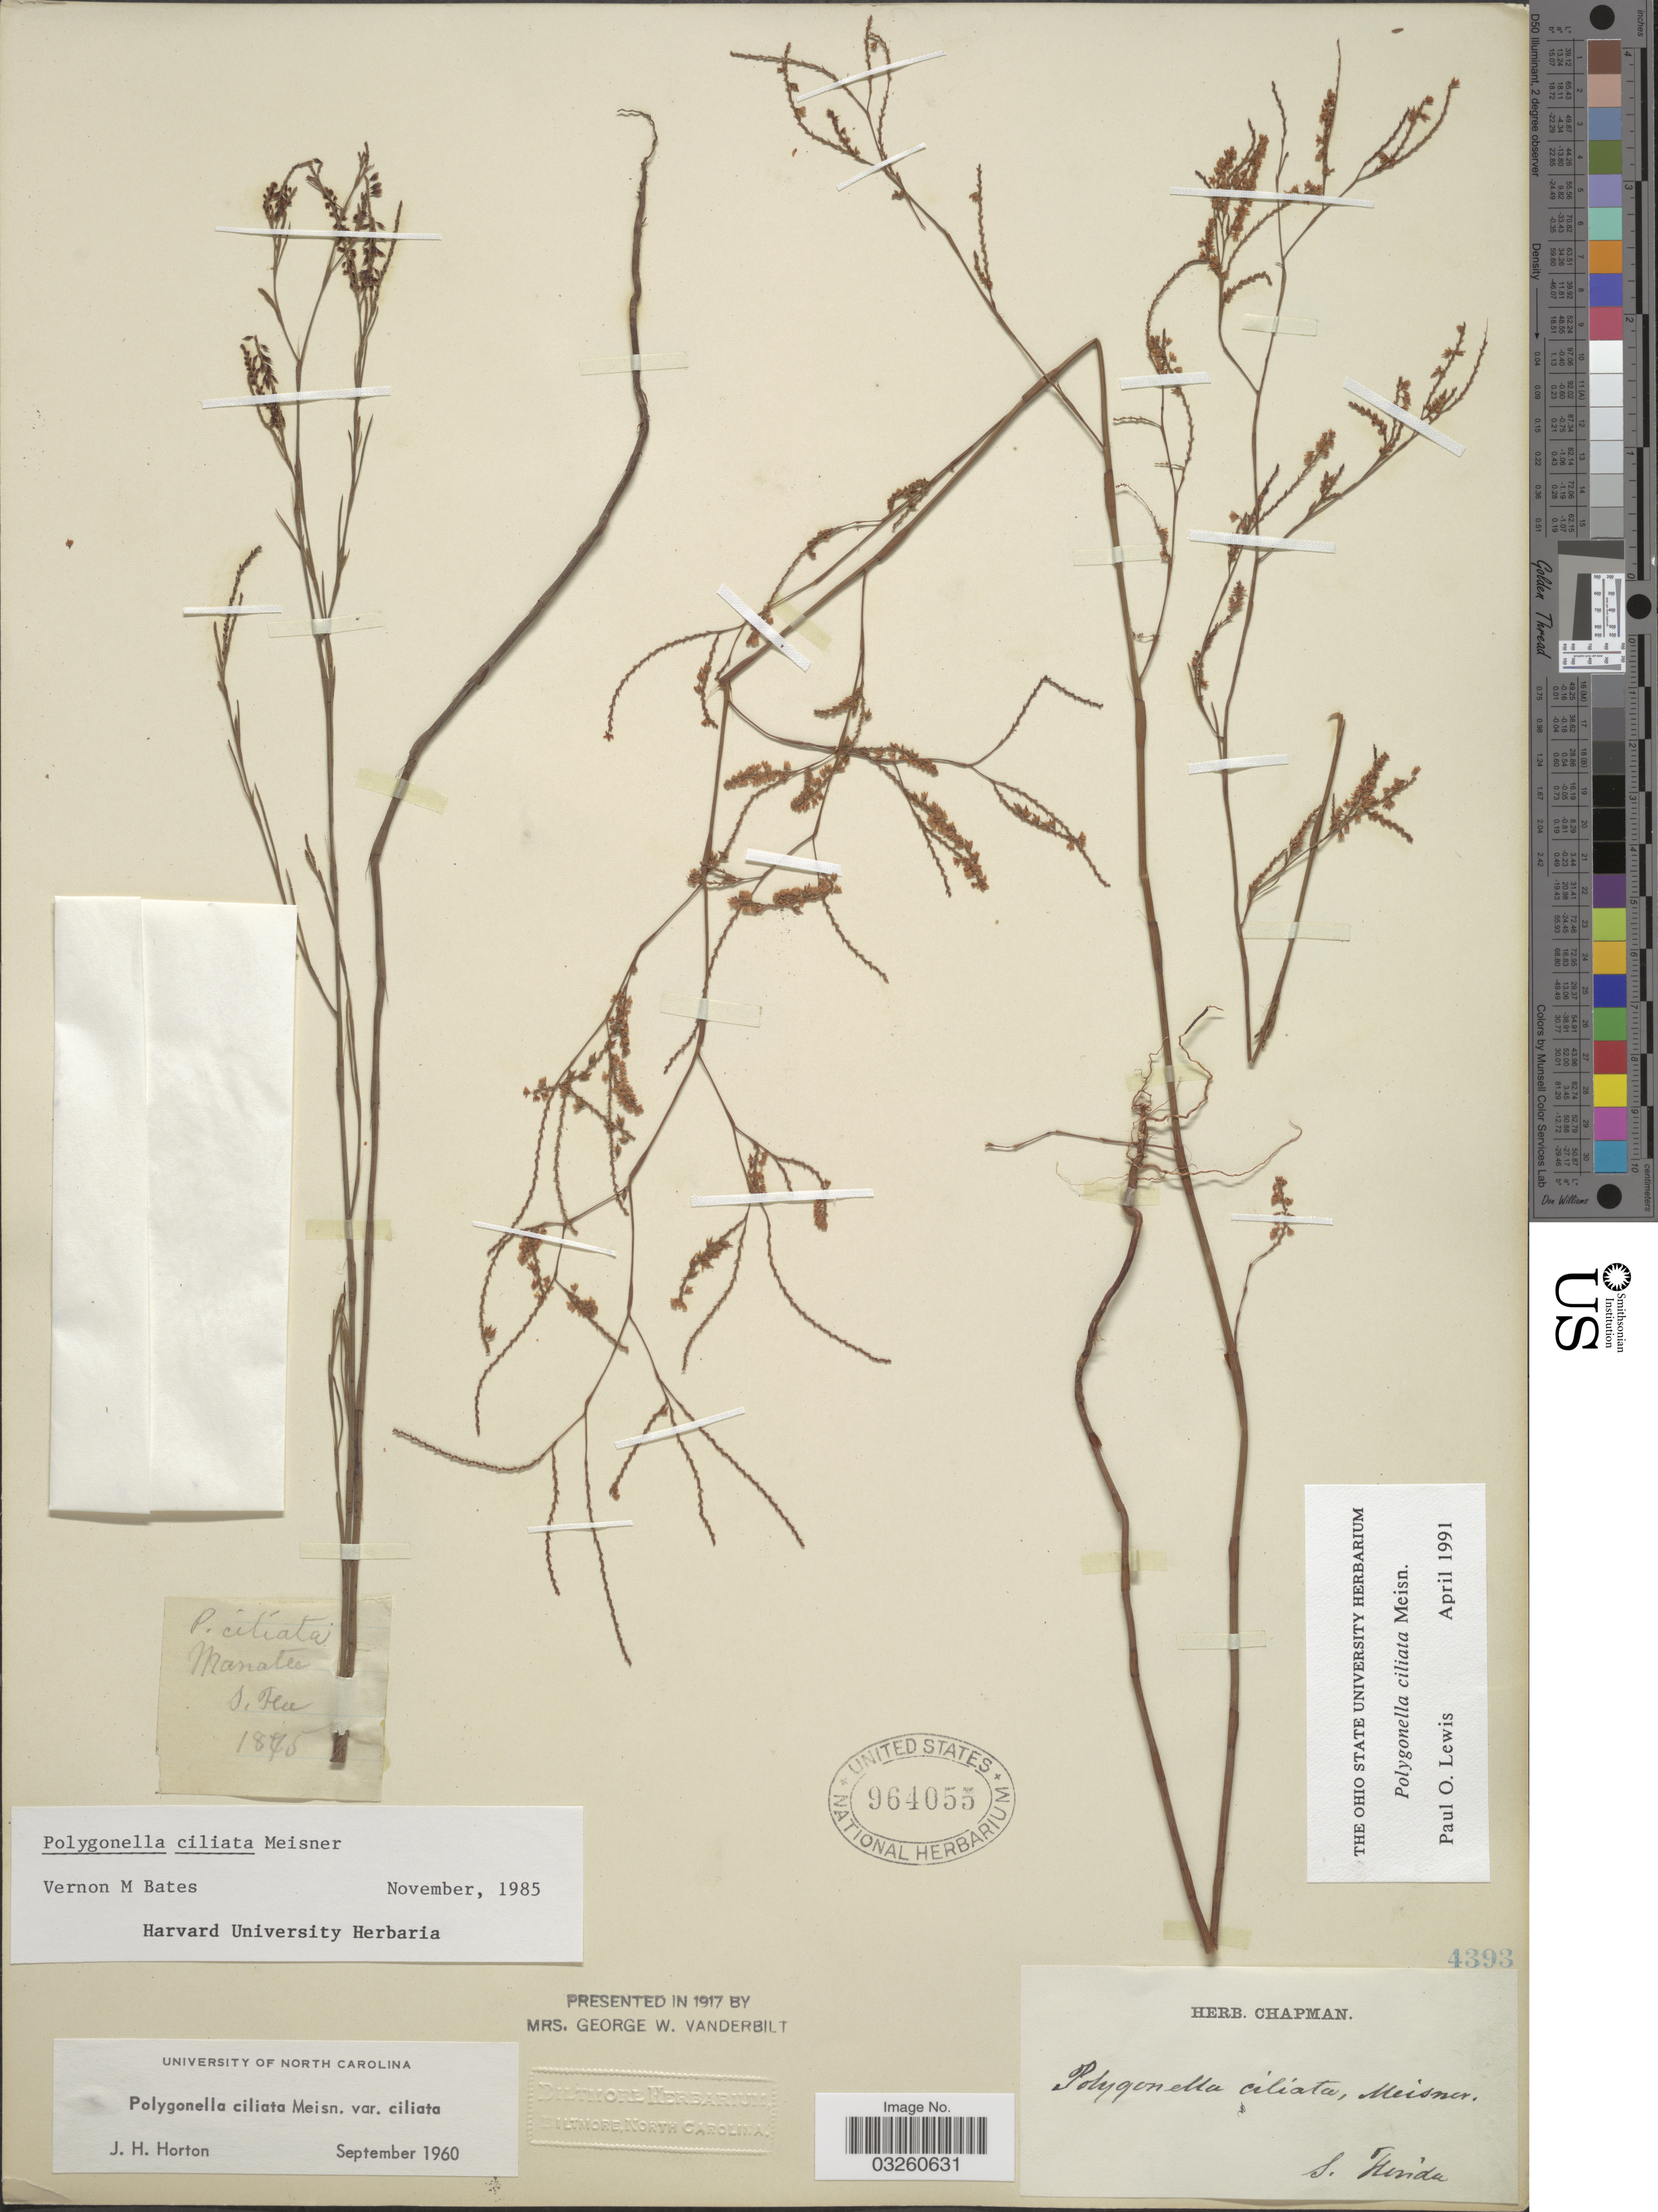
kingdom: Plantae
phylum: Tracheophyta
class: Magnoliopsida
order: Caryophyllales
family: Polygonaceae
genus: Polygonella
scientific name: Polygonella ciliata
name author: Meisn.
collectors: ex herb. Chapman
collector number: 4393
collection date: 1845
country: United States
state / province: Florida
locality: Manatee. S. Florida.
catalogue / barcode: US 964055